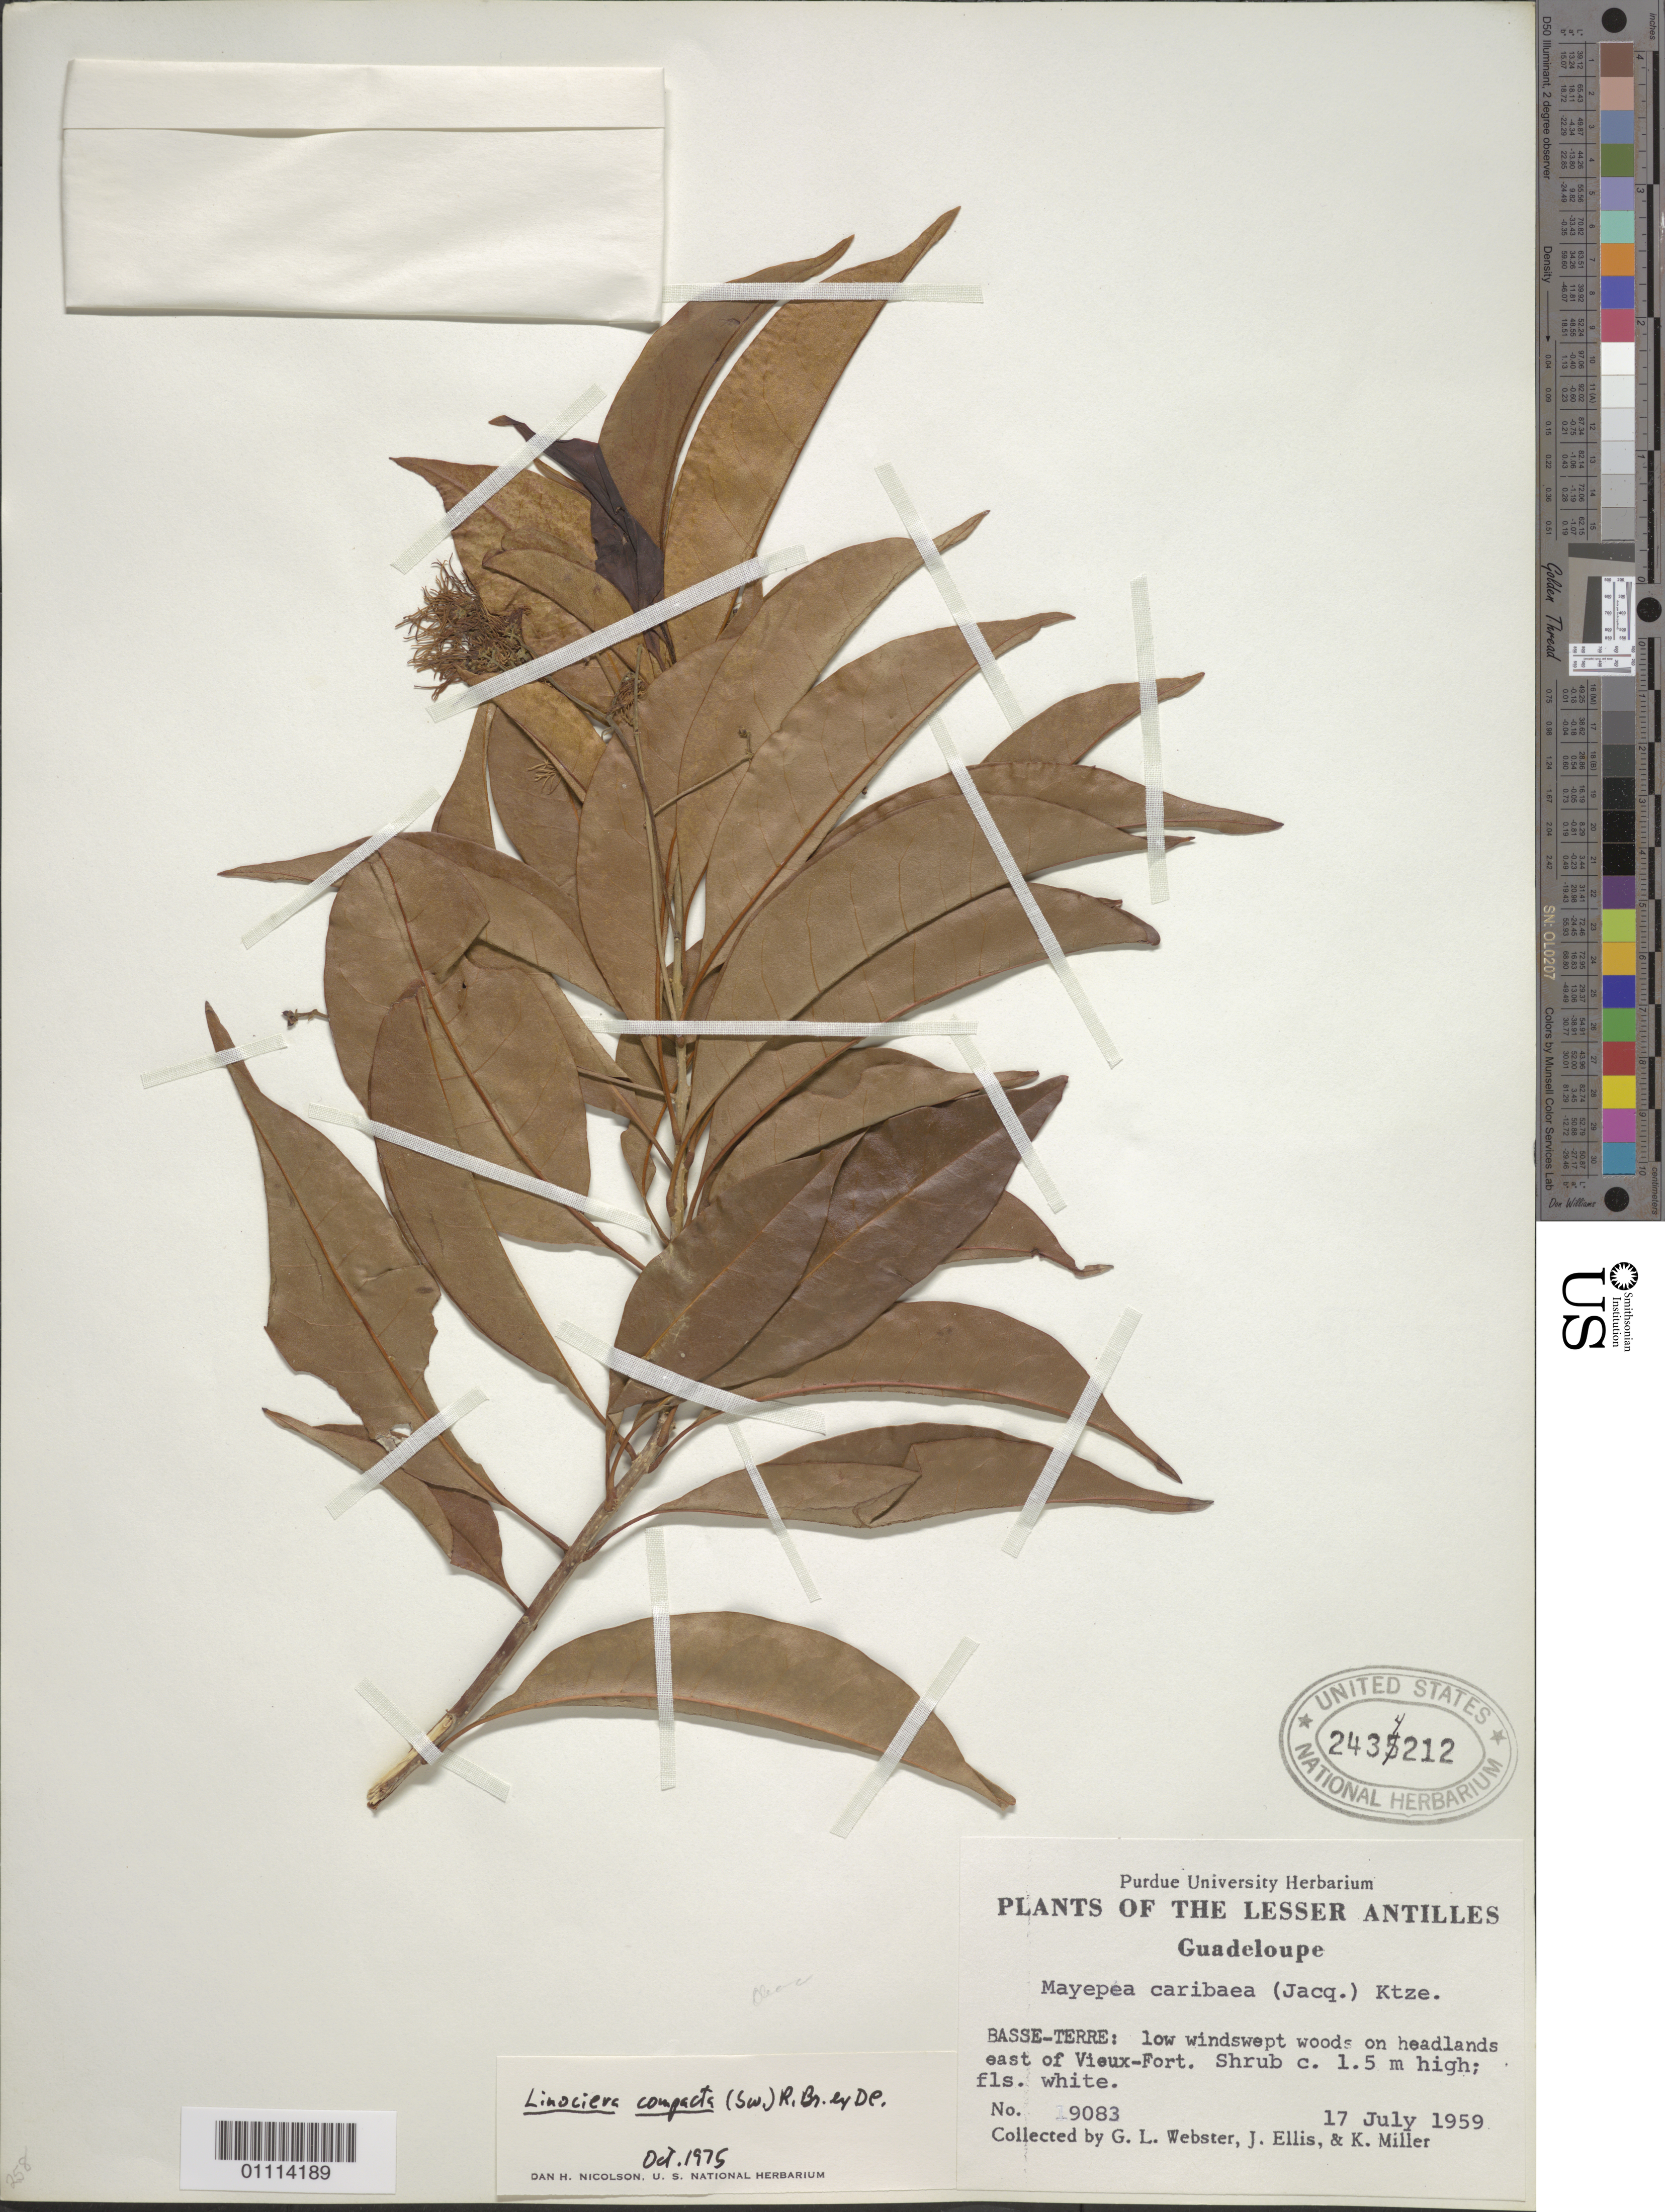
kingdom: Plantae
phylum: Tracheophyta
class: Magnoliopsida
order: Lamiales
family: Oleaceae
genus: Chionanthus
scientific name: Chionanthus compactus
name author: Sw.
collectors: G. L. Webster, J. Ellis & K. Miller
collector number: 9083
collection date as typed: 17 Jul 1959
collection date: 1959-07-17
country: Guadeloupe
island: Basse Terre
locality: Basse-Terre: low windswept woods on headlands E of Vieux-Fort.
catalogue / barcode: US 2434212